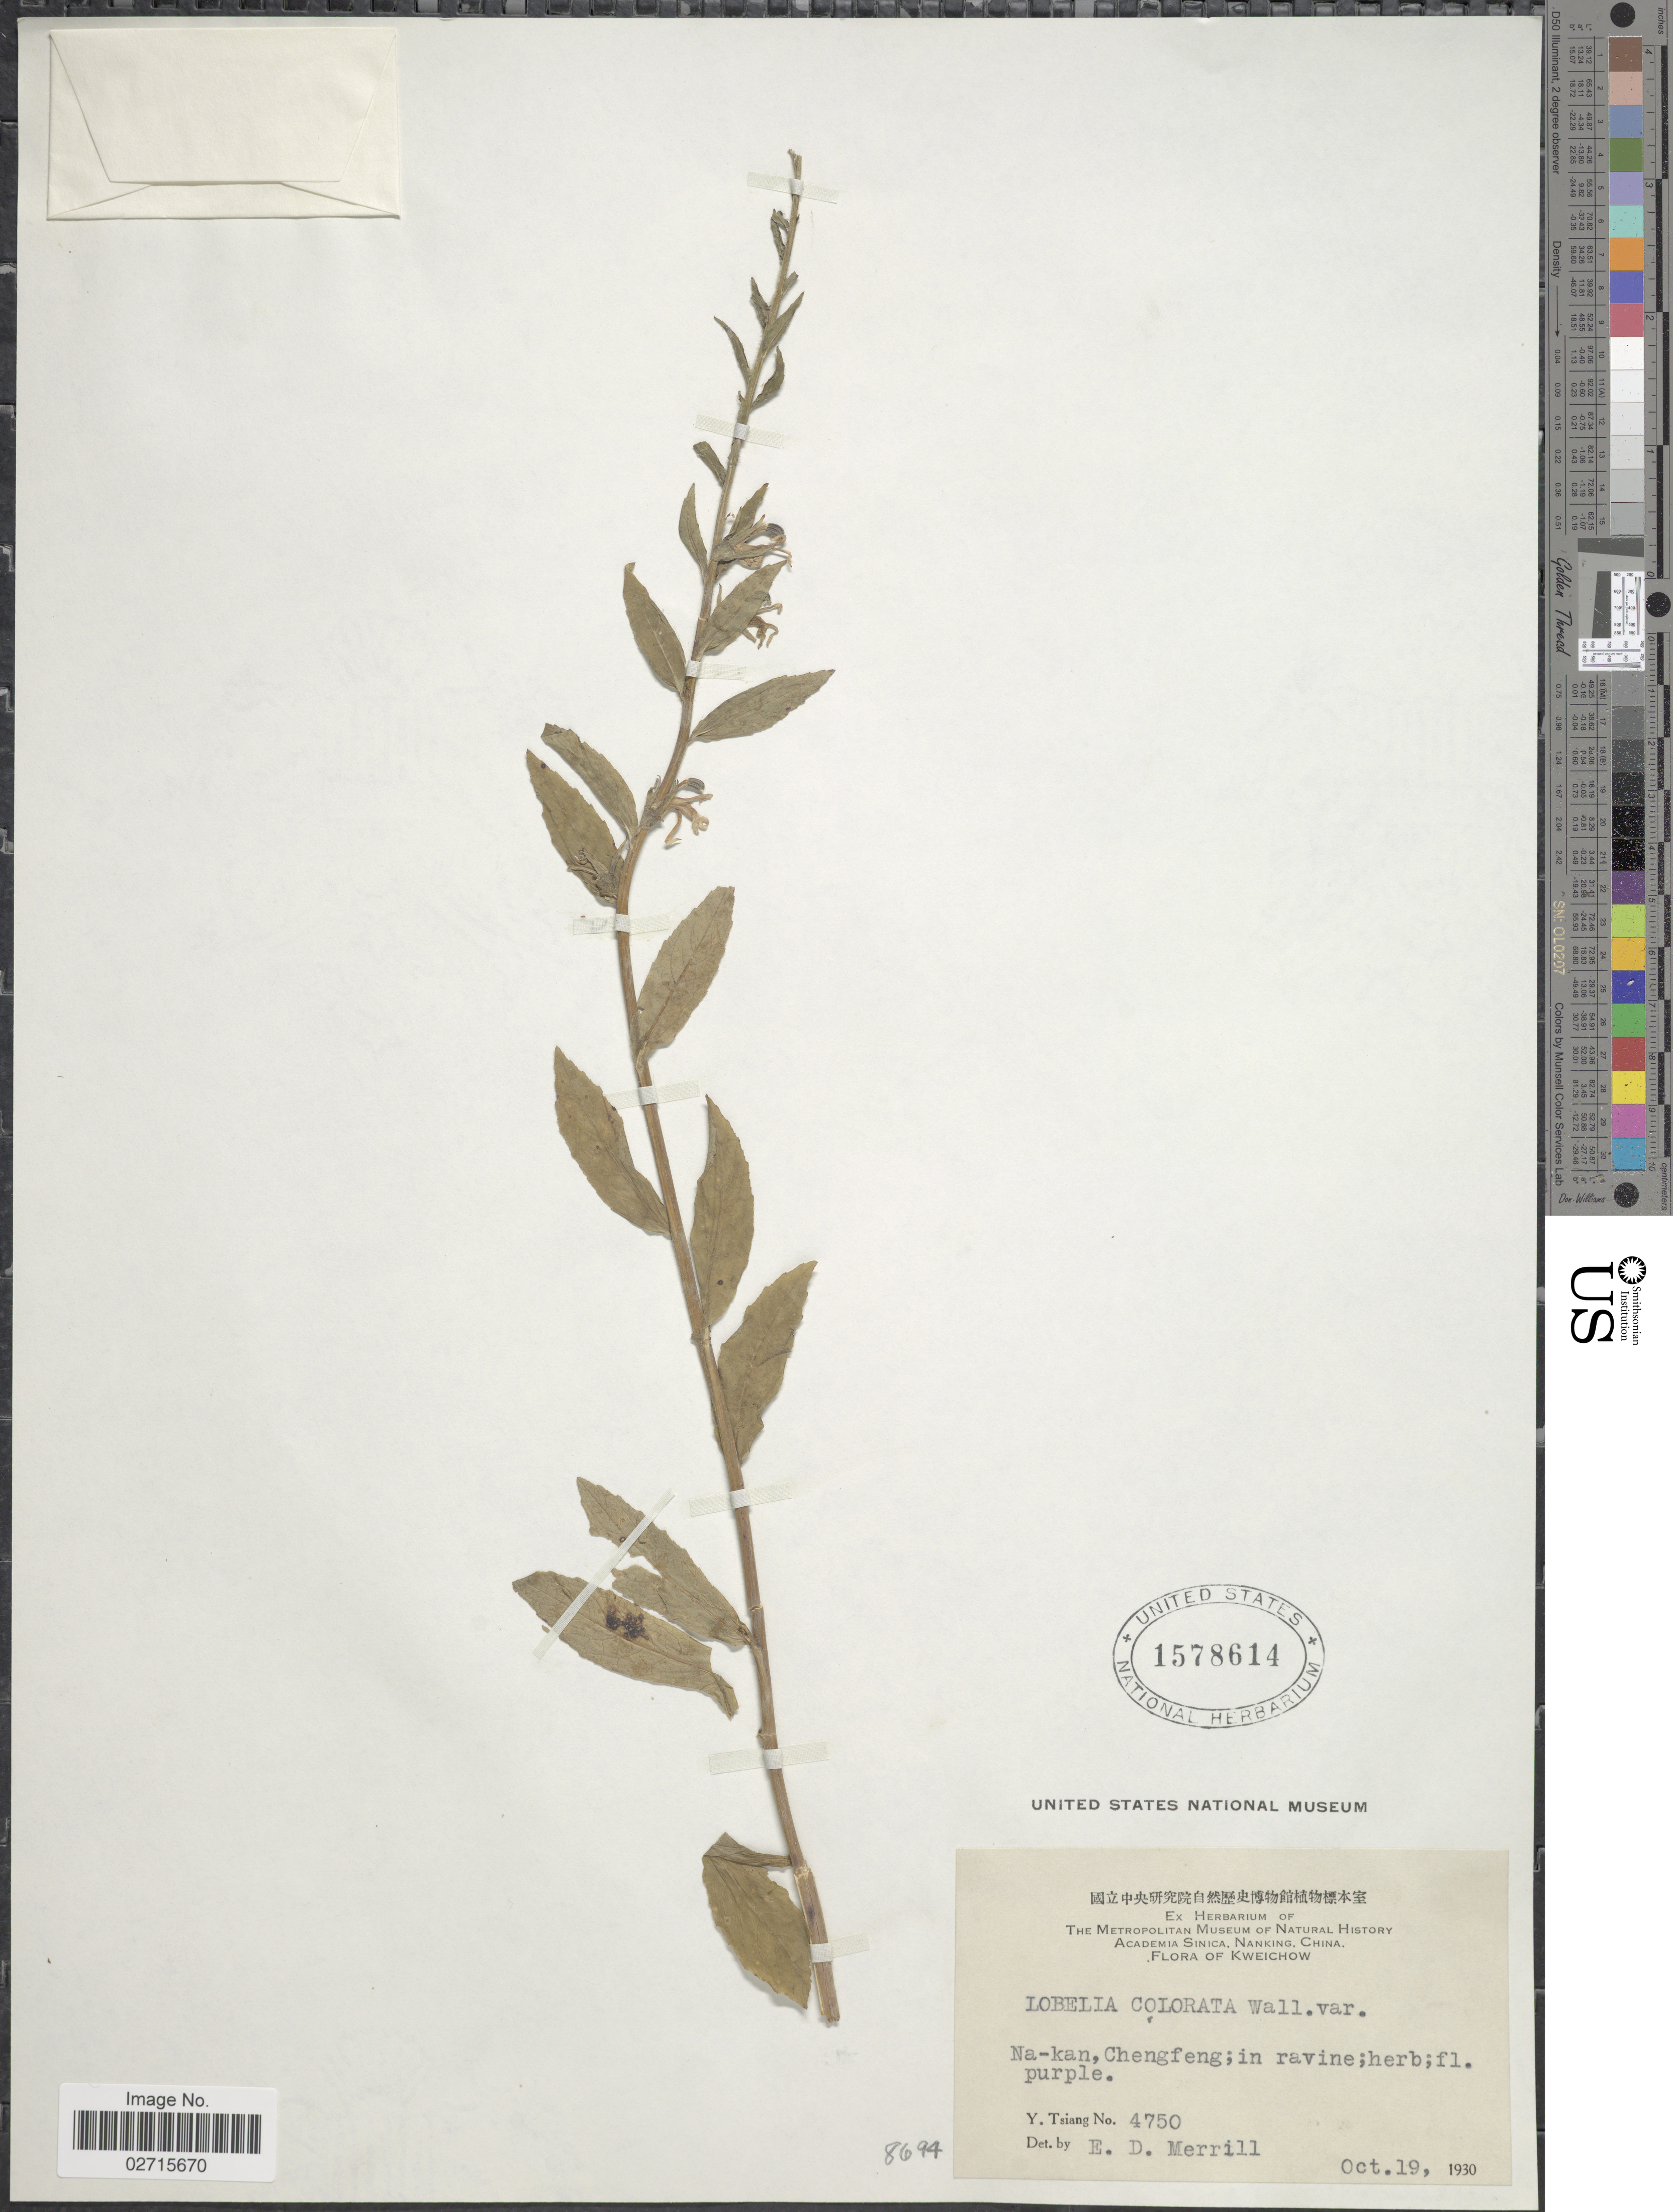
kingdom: Plantae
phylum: Tracheophyta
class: Magnoliopsida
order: Asterales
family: Campanulaceae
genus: Lobelia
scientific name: Lobelia colorata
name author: Wall.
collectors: Y. Tsiang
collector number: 4750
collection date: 1930-10-19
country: China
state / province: Guizhou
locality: Kweichow, Na- Kan, Chengfeng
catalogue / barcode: US 1578614